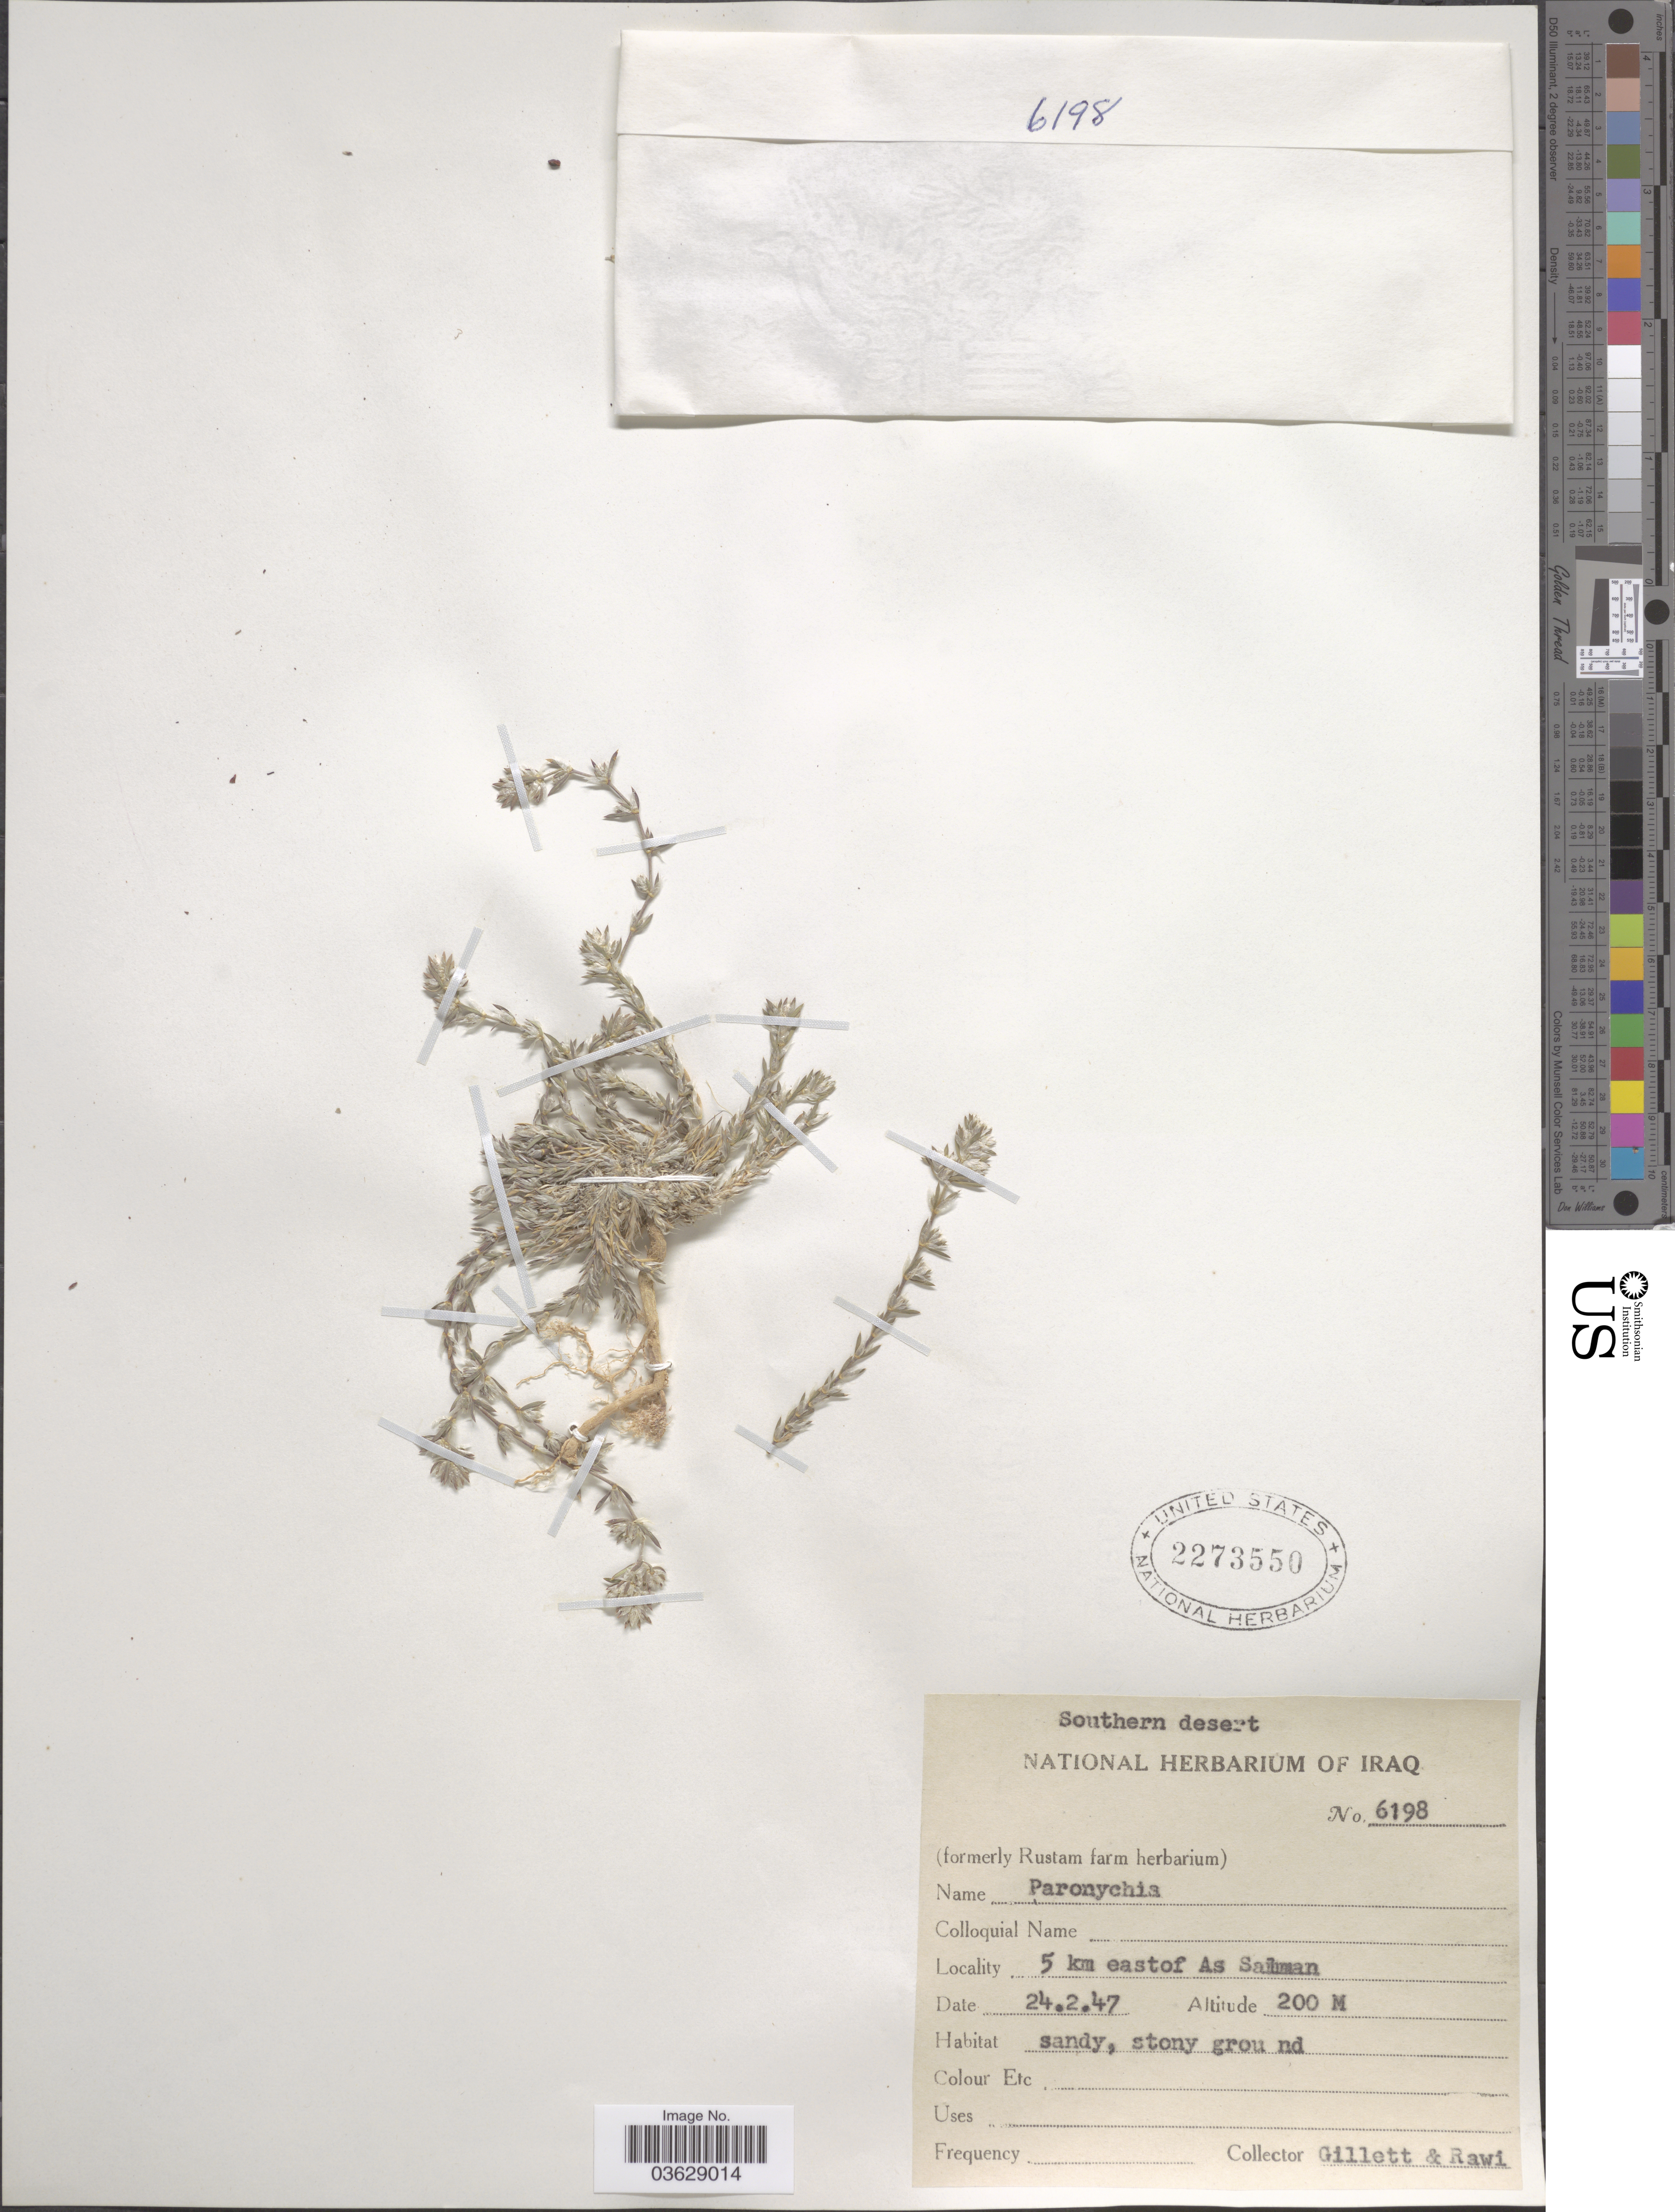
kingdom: Plantae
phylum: Tracheophyta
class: Magnoliopsida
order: Caryophyllales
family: Caryophyllaceae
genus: Paronychia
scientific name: Paronychia sp.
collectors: Gillett, -- & -. Rawi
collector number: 6198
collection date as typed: Transcribed d/m/y: 24/2/47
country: Iraq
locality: Southern desert. 5 km east of As Sahman.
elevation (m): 200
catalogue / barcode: US 2273550